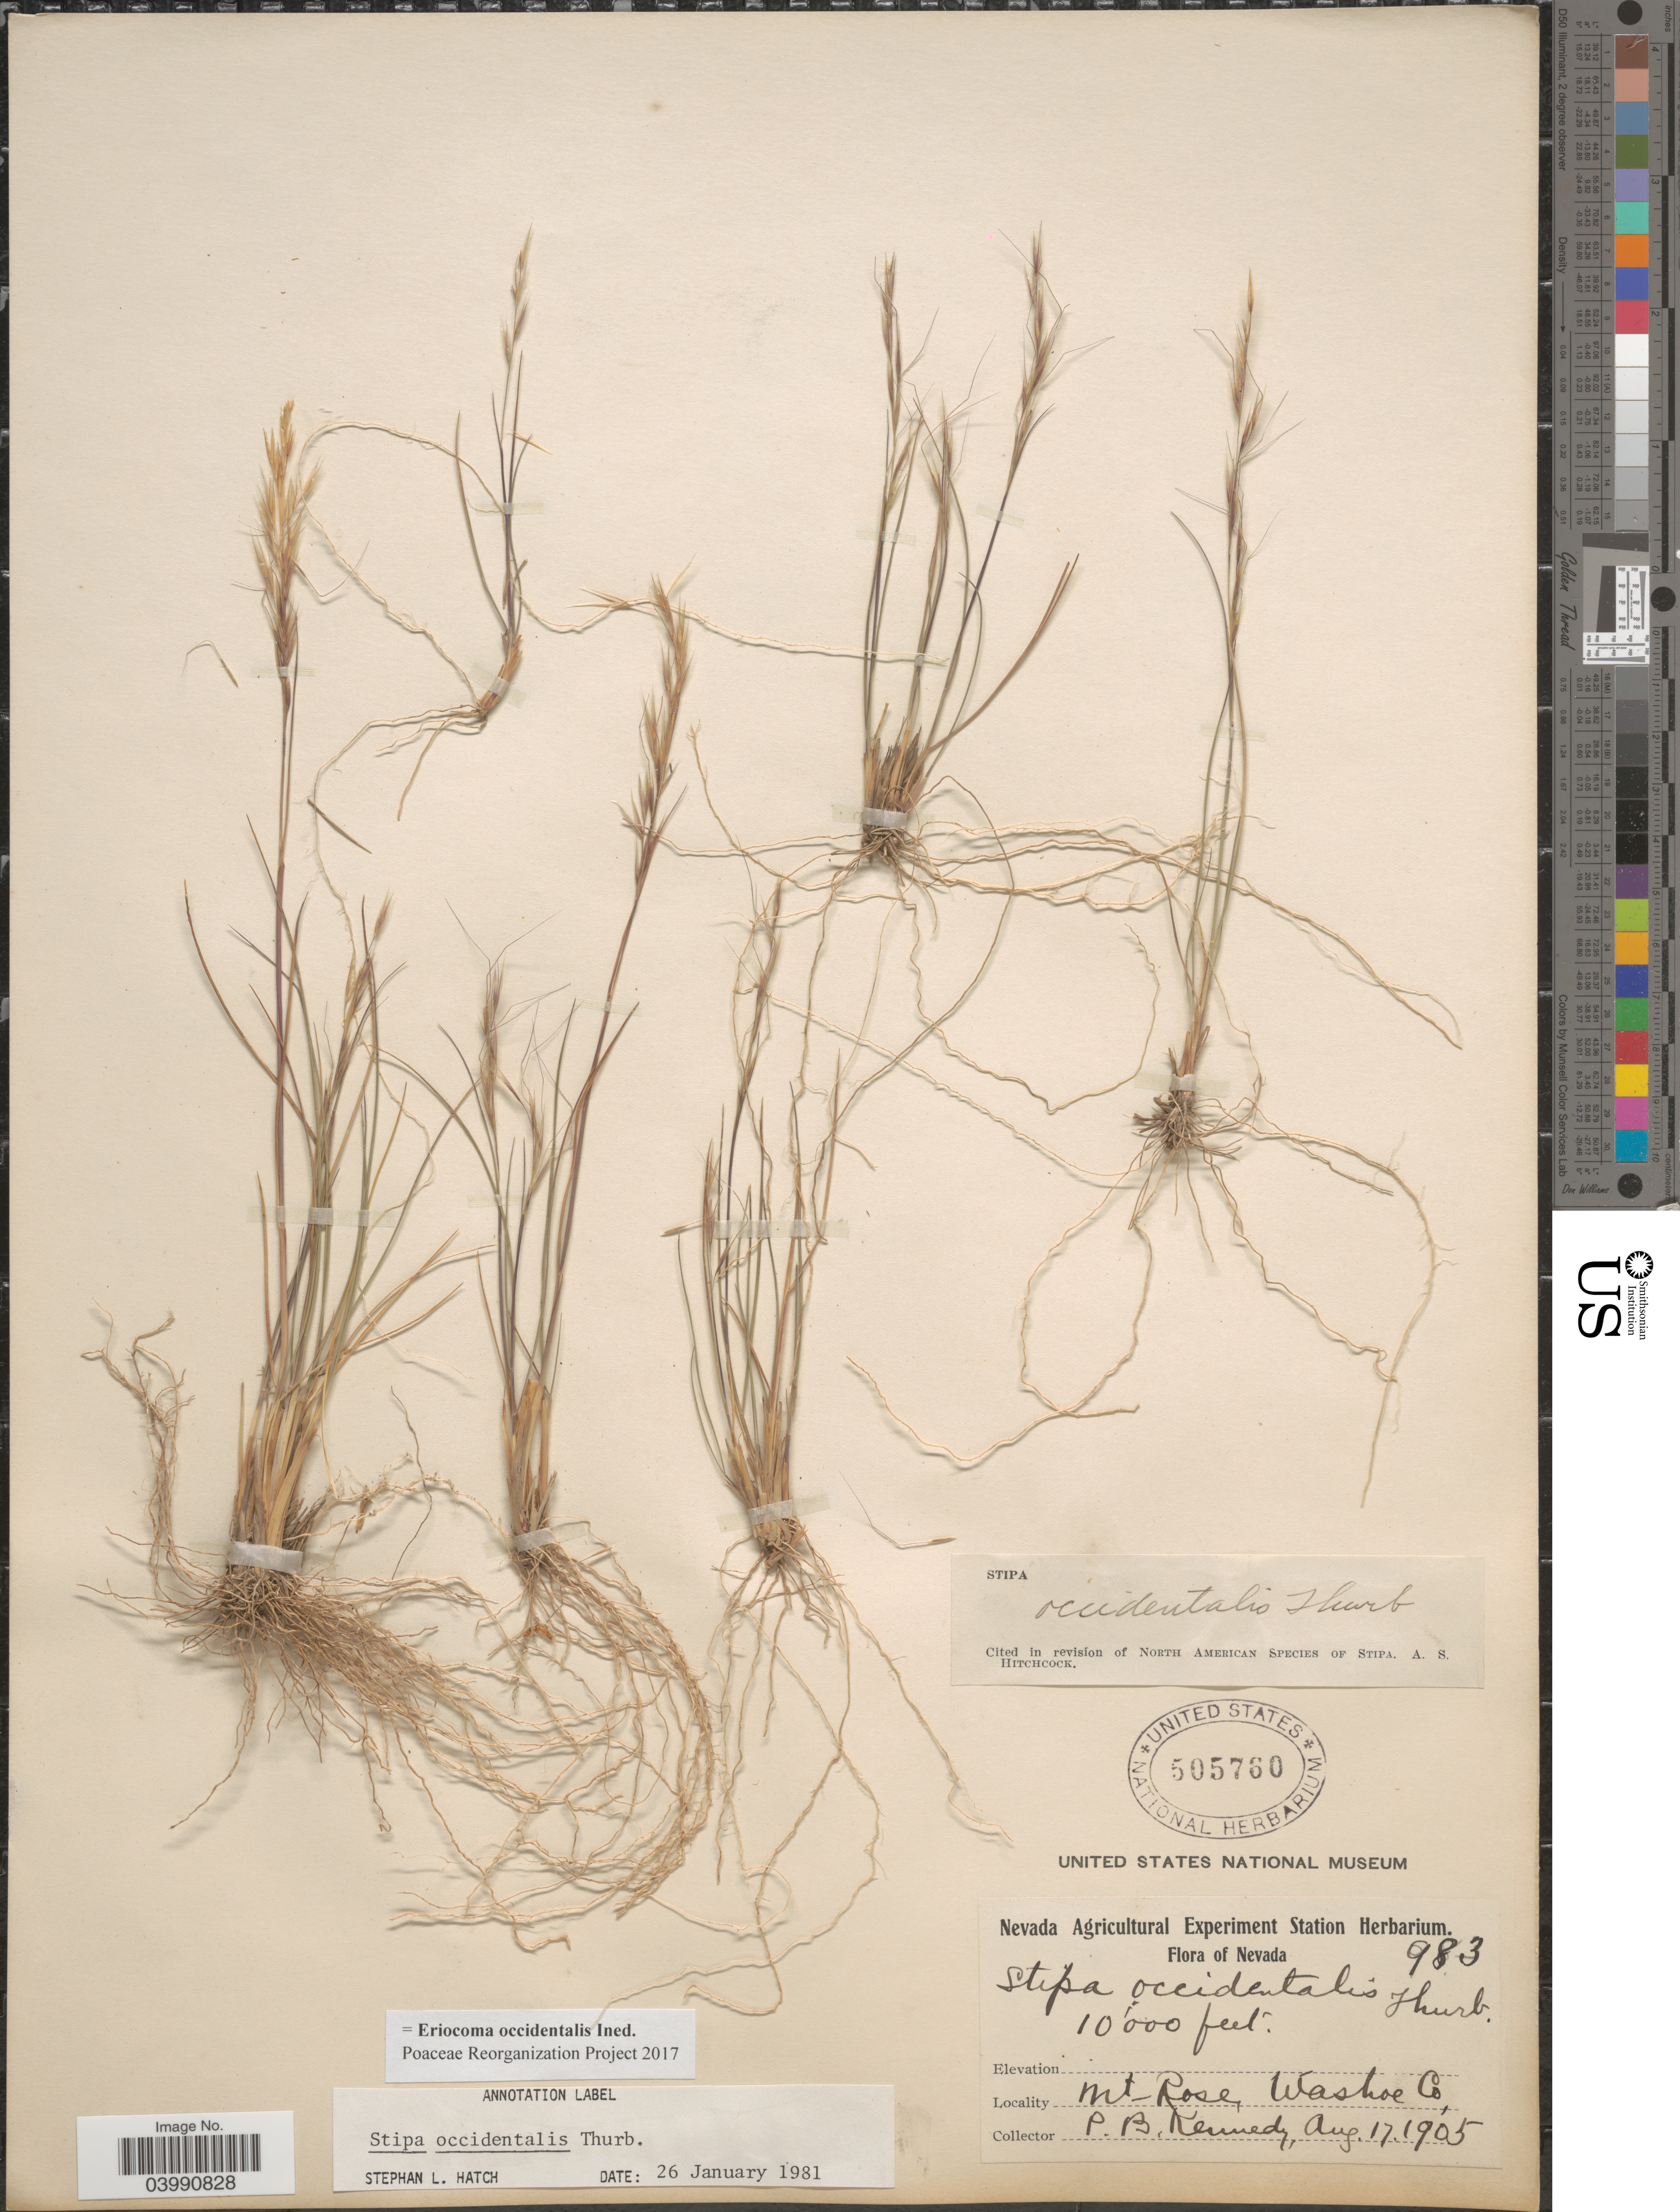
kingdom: Plantae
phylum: Tracheophyta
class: Liliopsida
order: Poales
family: Poaceae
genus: Eriocoma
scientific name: Eriocoma occidentalis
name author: (Thurb. ex S. Watson) Romasch.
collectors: P. B. Kennedy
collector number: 983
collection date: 1905-08-17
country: United States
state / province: Nevada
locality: Mt. Rose, Washoe Co.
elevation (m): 3048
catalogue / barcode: US 505760